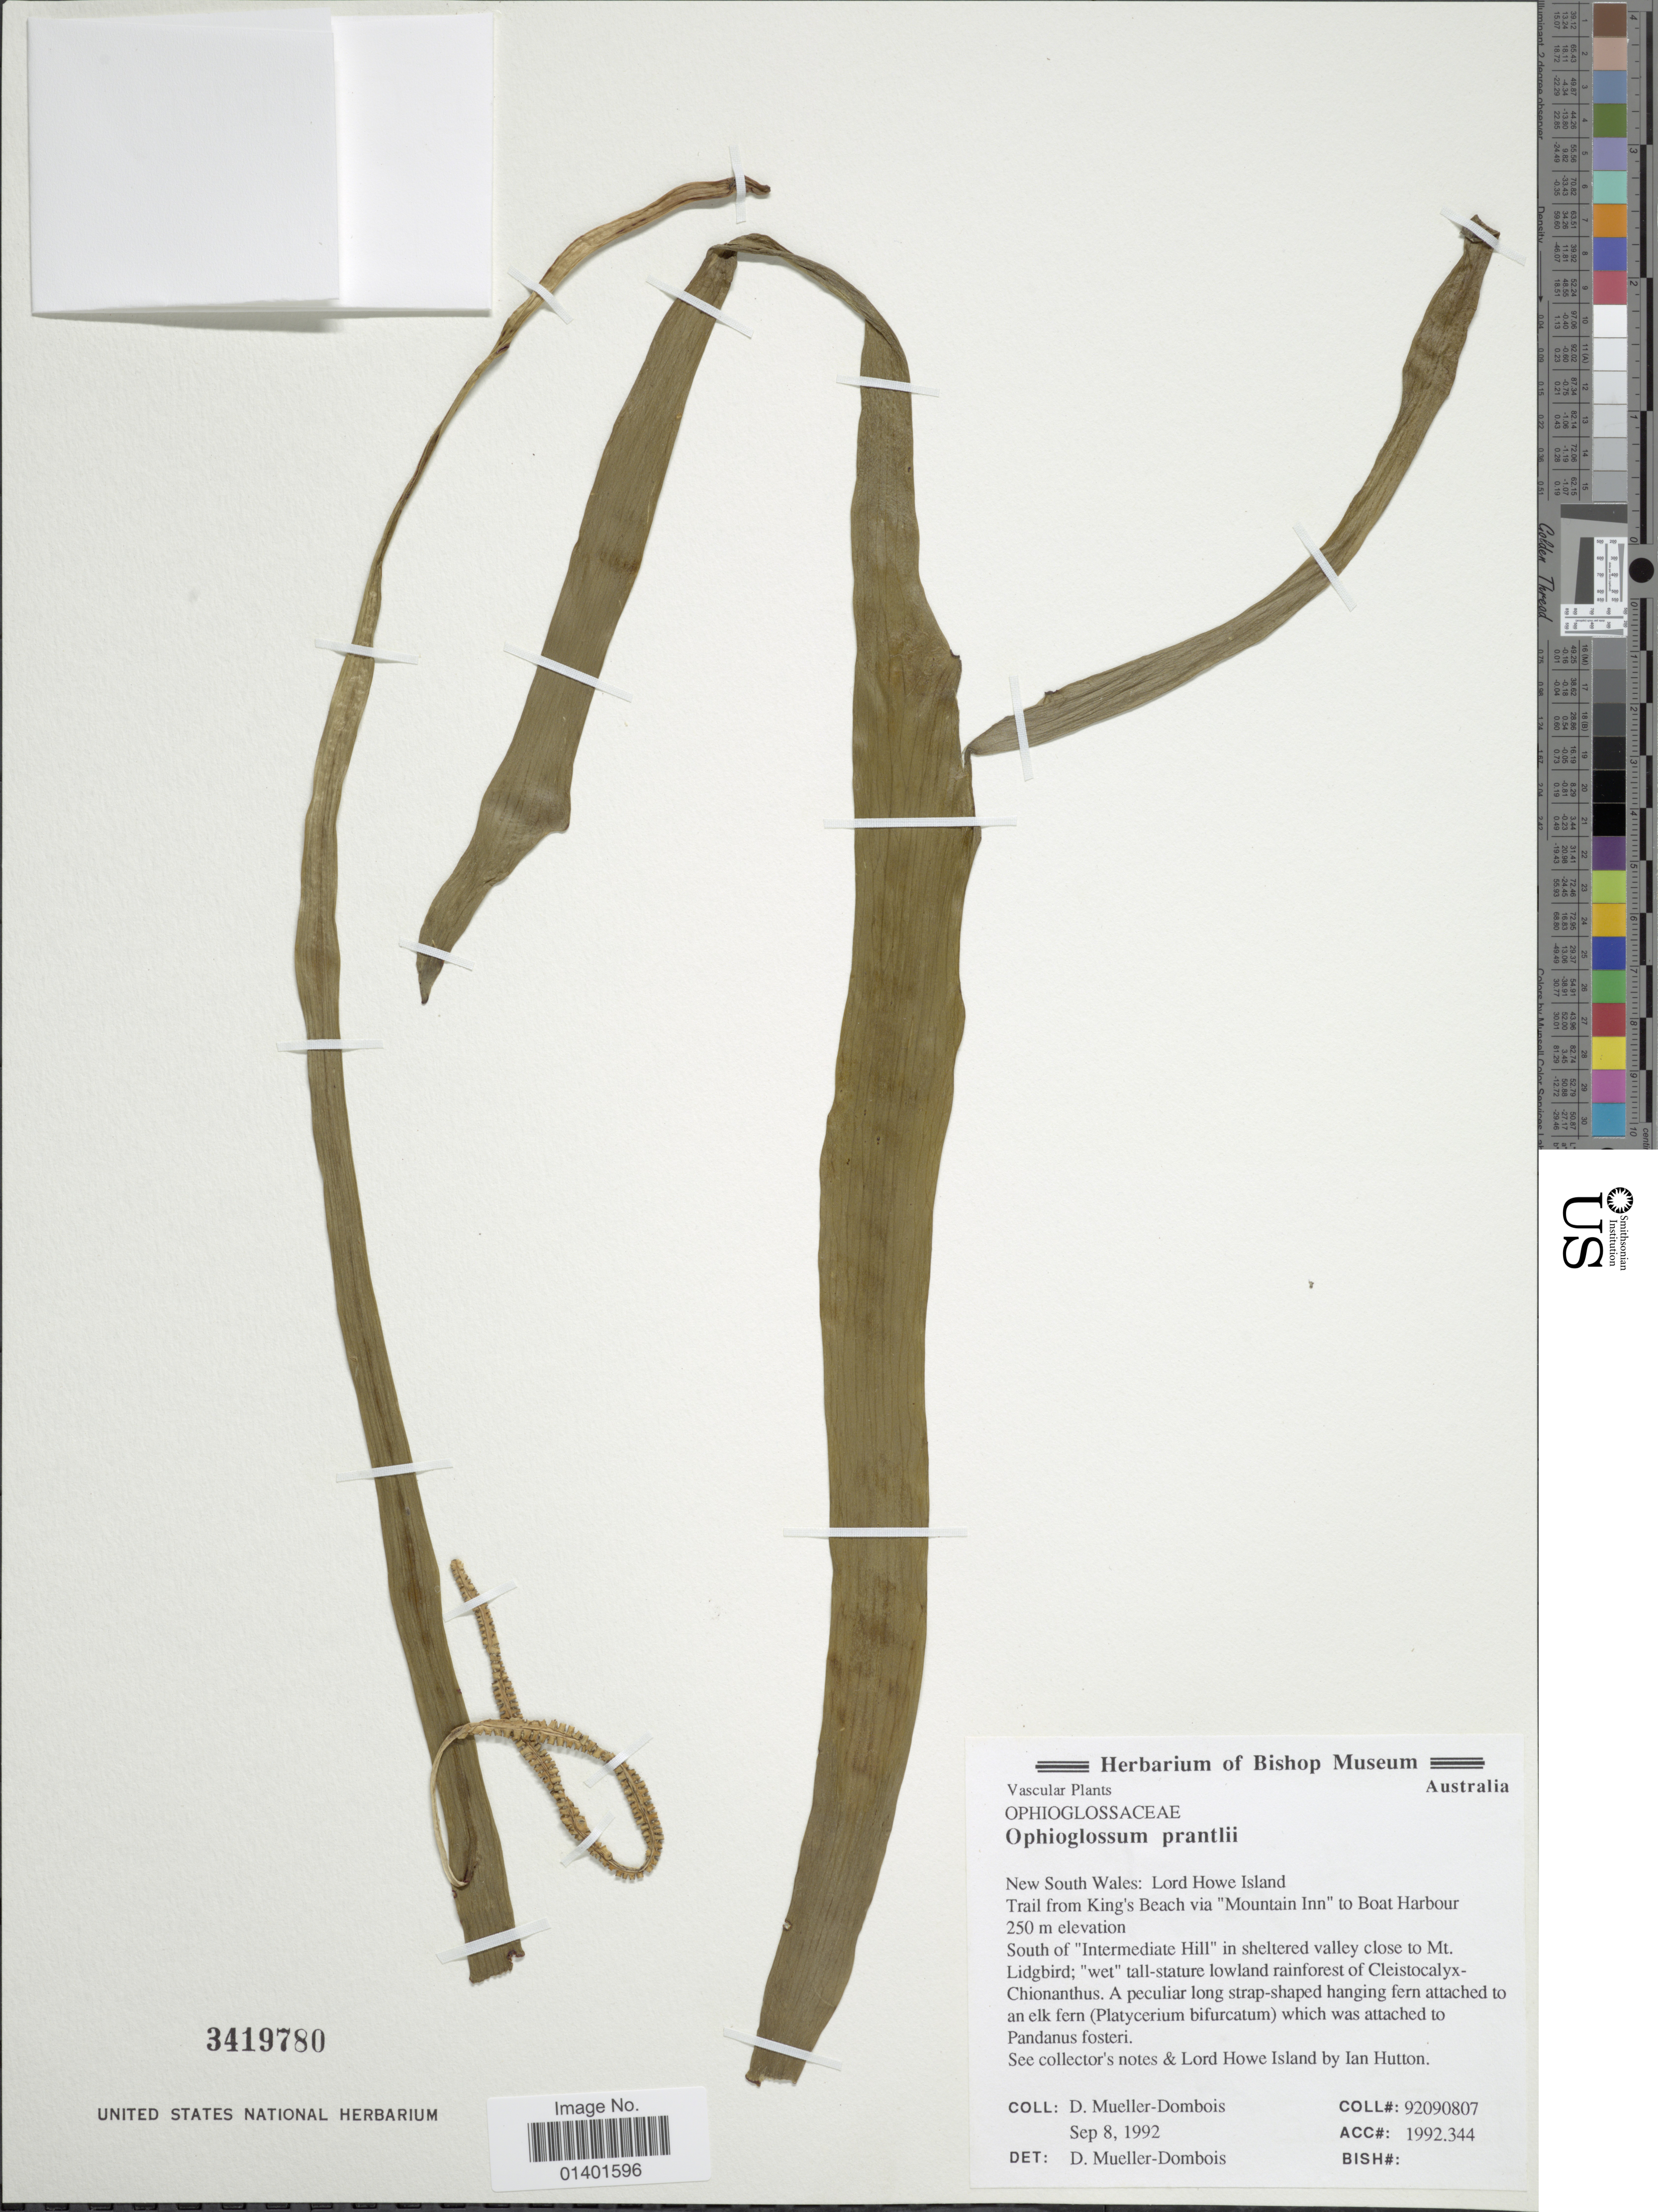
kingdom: Plantae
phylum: Tracheophyta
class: Polypodiopsida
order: Ophioglossales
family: Ophioglossaceae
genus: Ophioglossum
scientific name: Ophioglossum prantlii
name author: C. Chr.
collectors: D. Mueller-Dombois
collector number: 92090807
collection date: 1992-09-08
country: Australia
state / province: New South Wales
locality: Lord Howe Island, Trail from King's Beach via "Mountain Inn" to Boat Harbour. South of "Intermediate Hill" in sheltered valley close to Mt. Lidgbird.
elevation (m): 250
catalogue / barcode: US 3419780